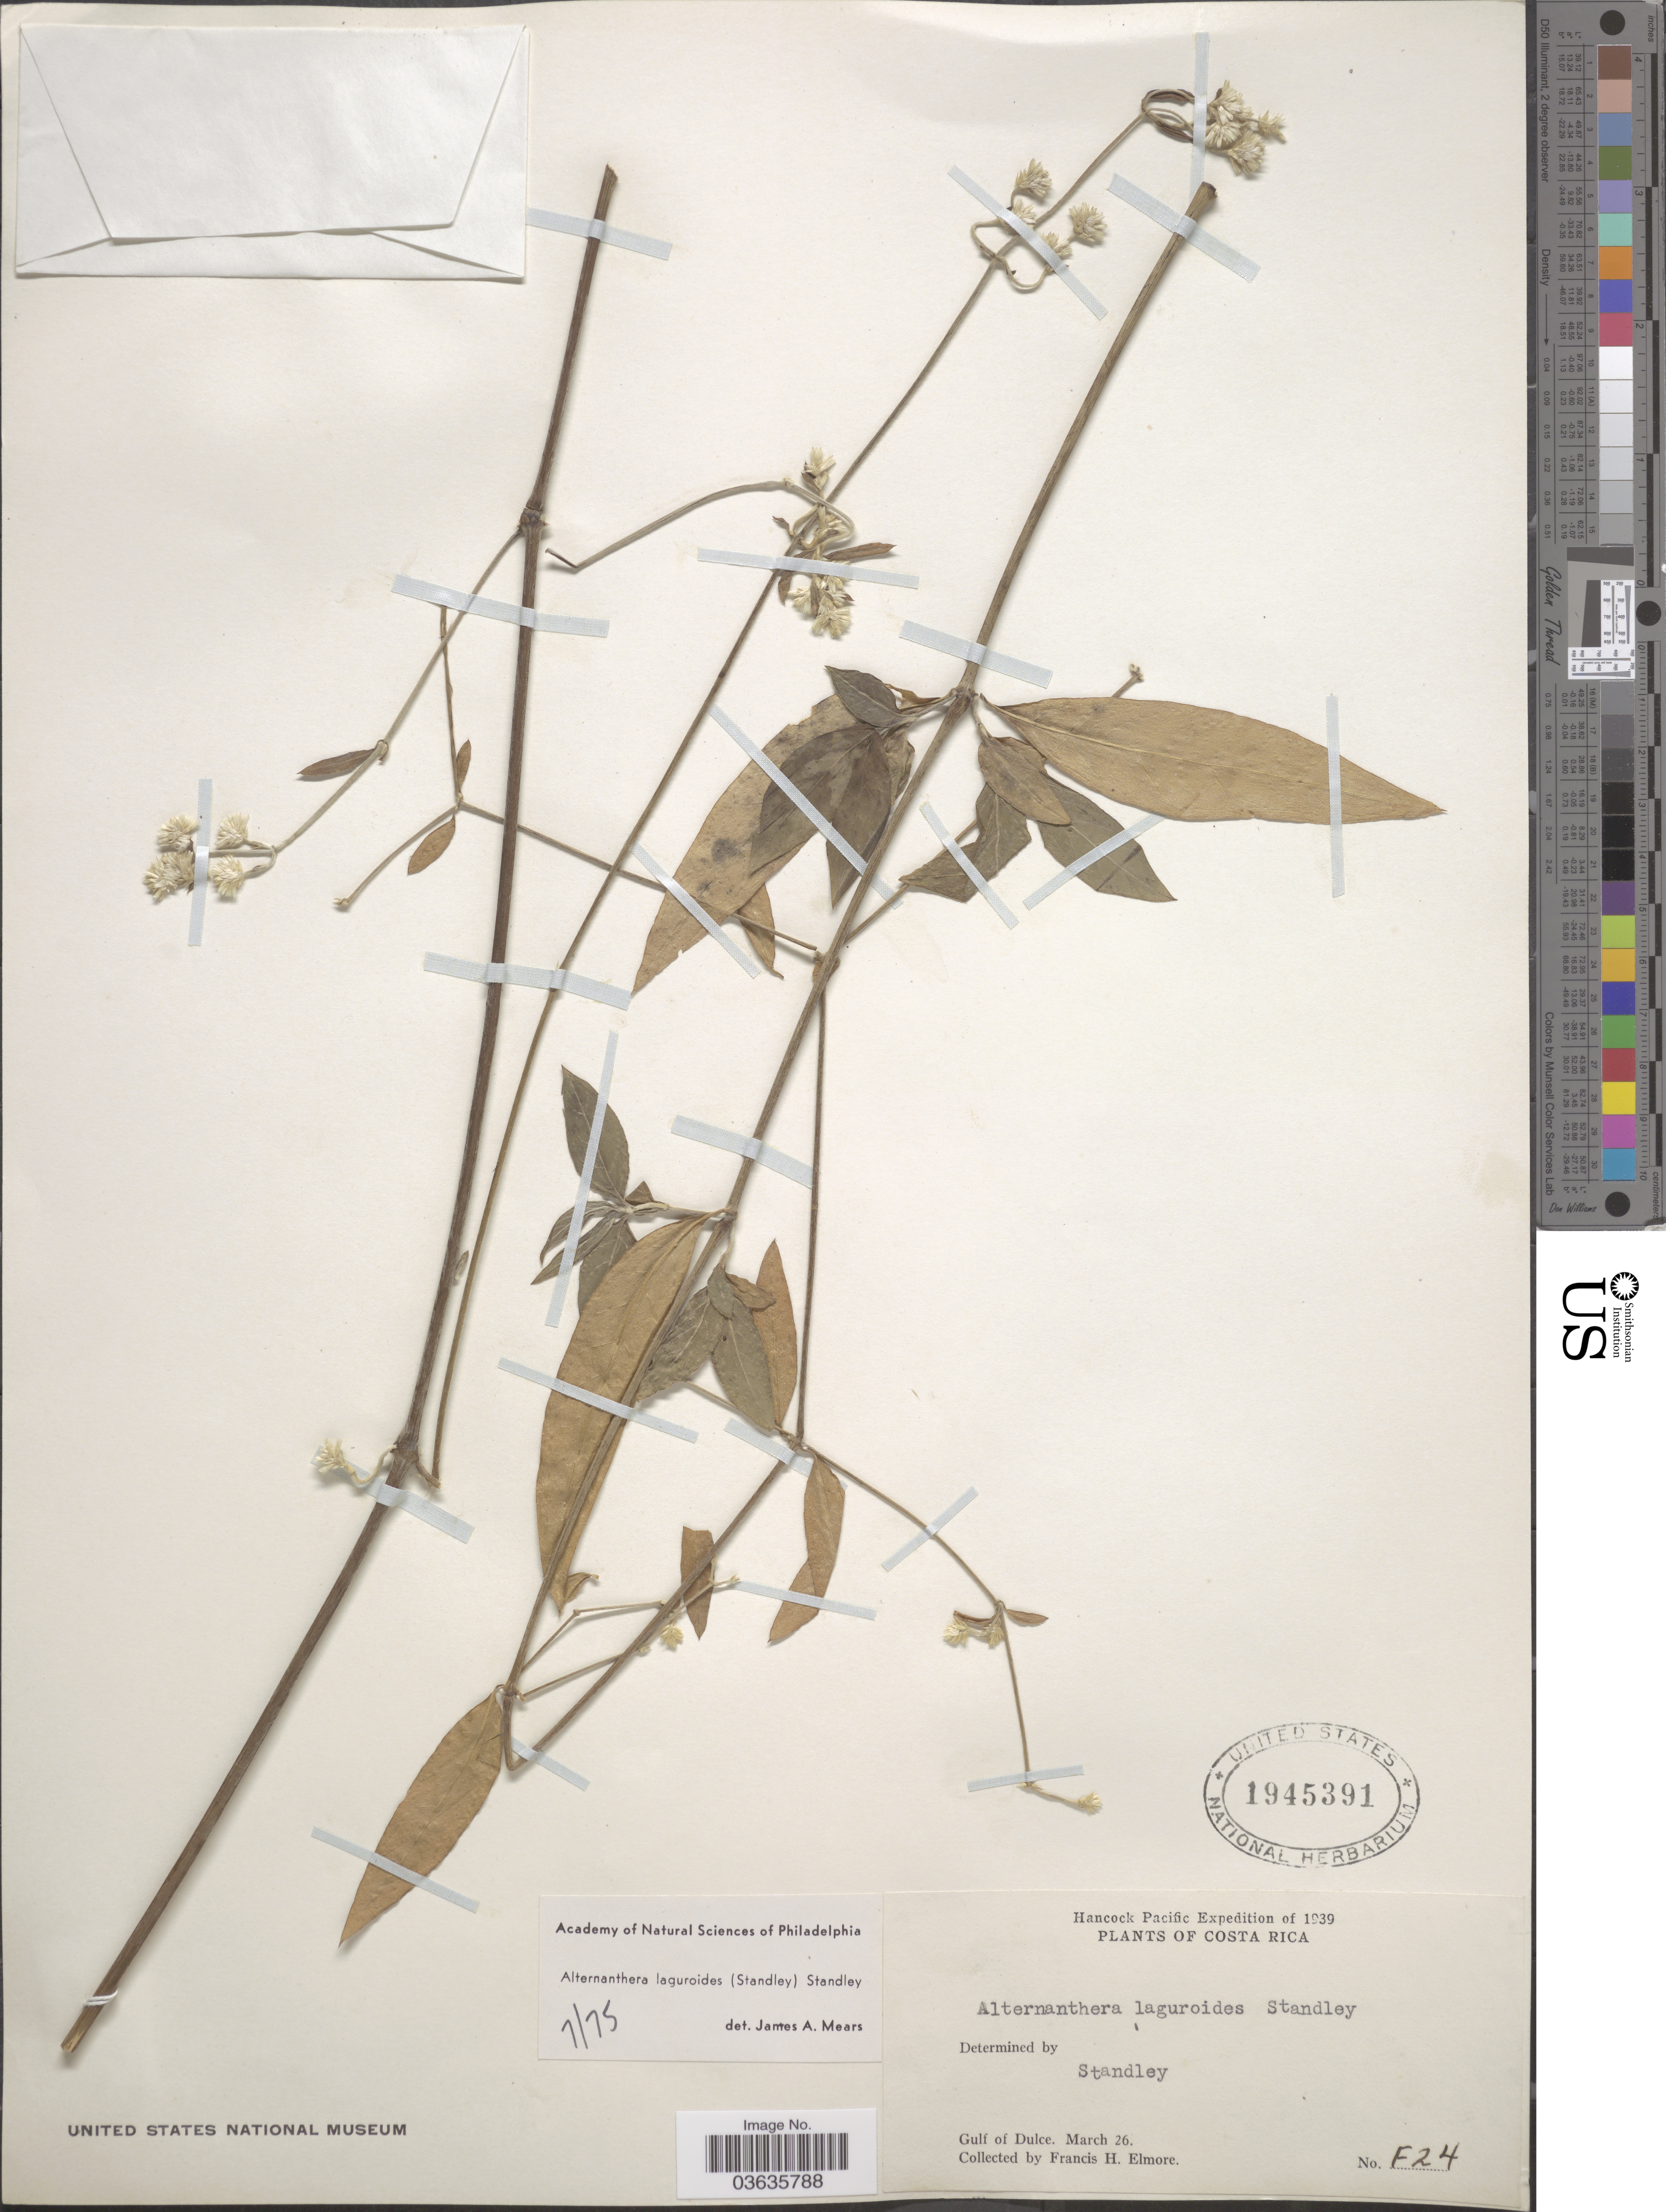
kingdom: Plantae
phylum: Tracheophyta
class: Magnoliopsida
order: Caryophyllales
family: Amaranthaceae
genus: Alternanthera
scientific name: Alternanthera laguroides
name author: (Standl.) Standl.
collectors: F. H. Elmore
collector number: F24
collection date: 1939-03-26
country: Costa Rica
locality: Gulf of Dulce.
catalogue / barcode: US 1945391